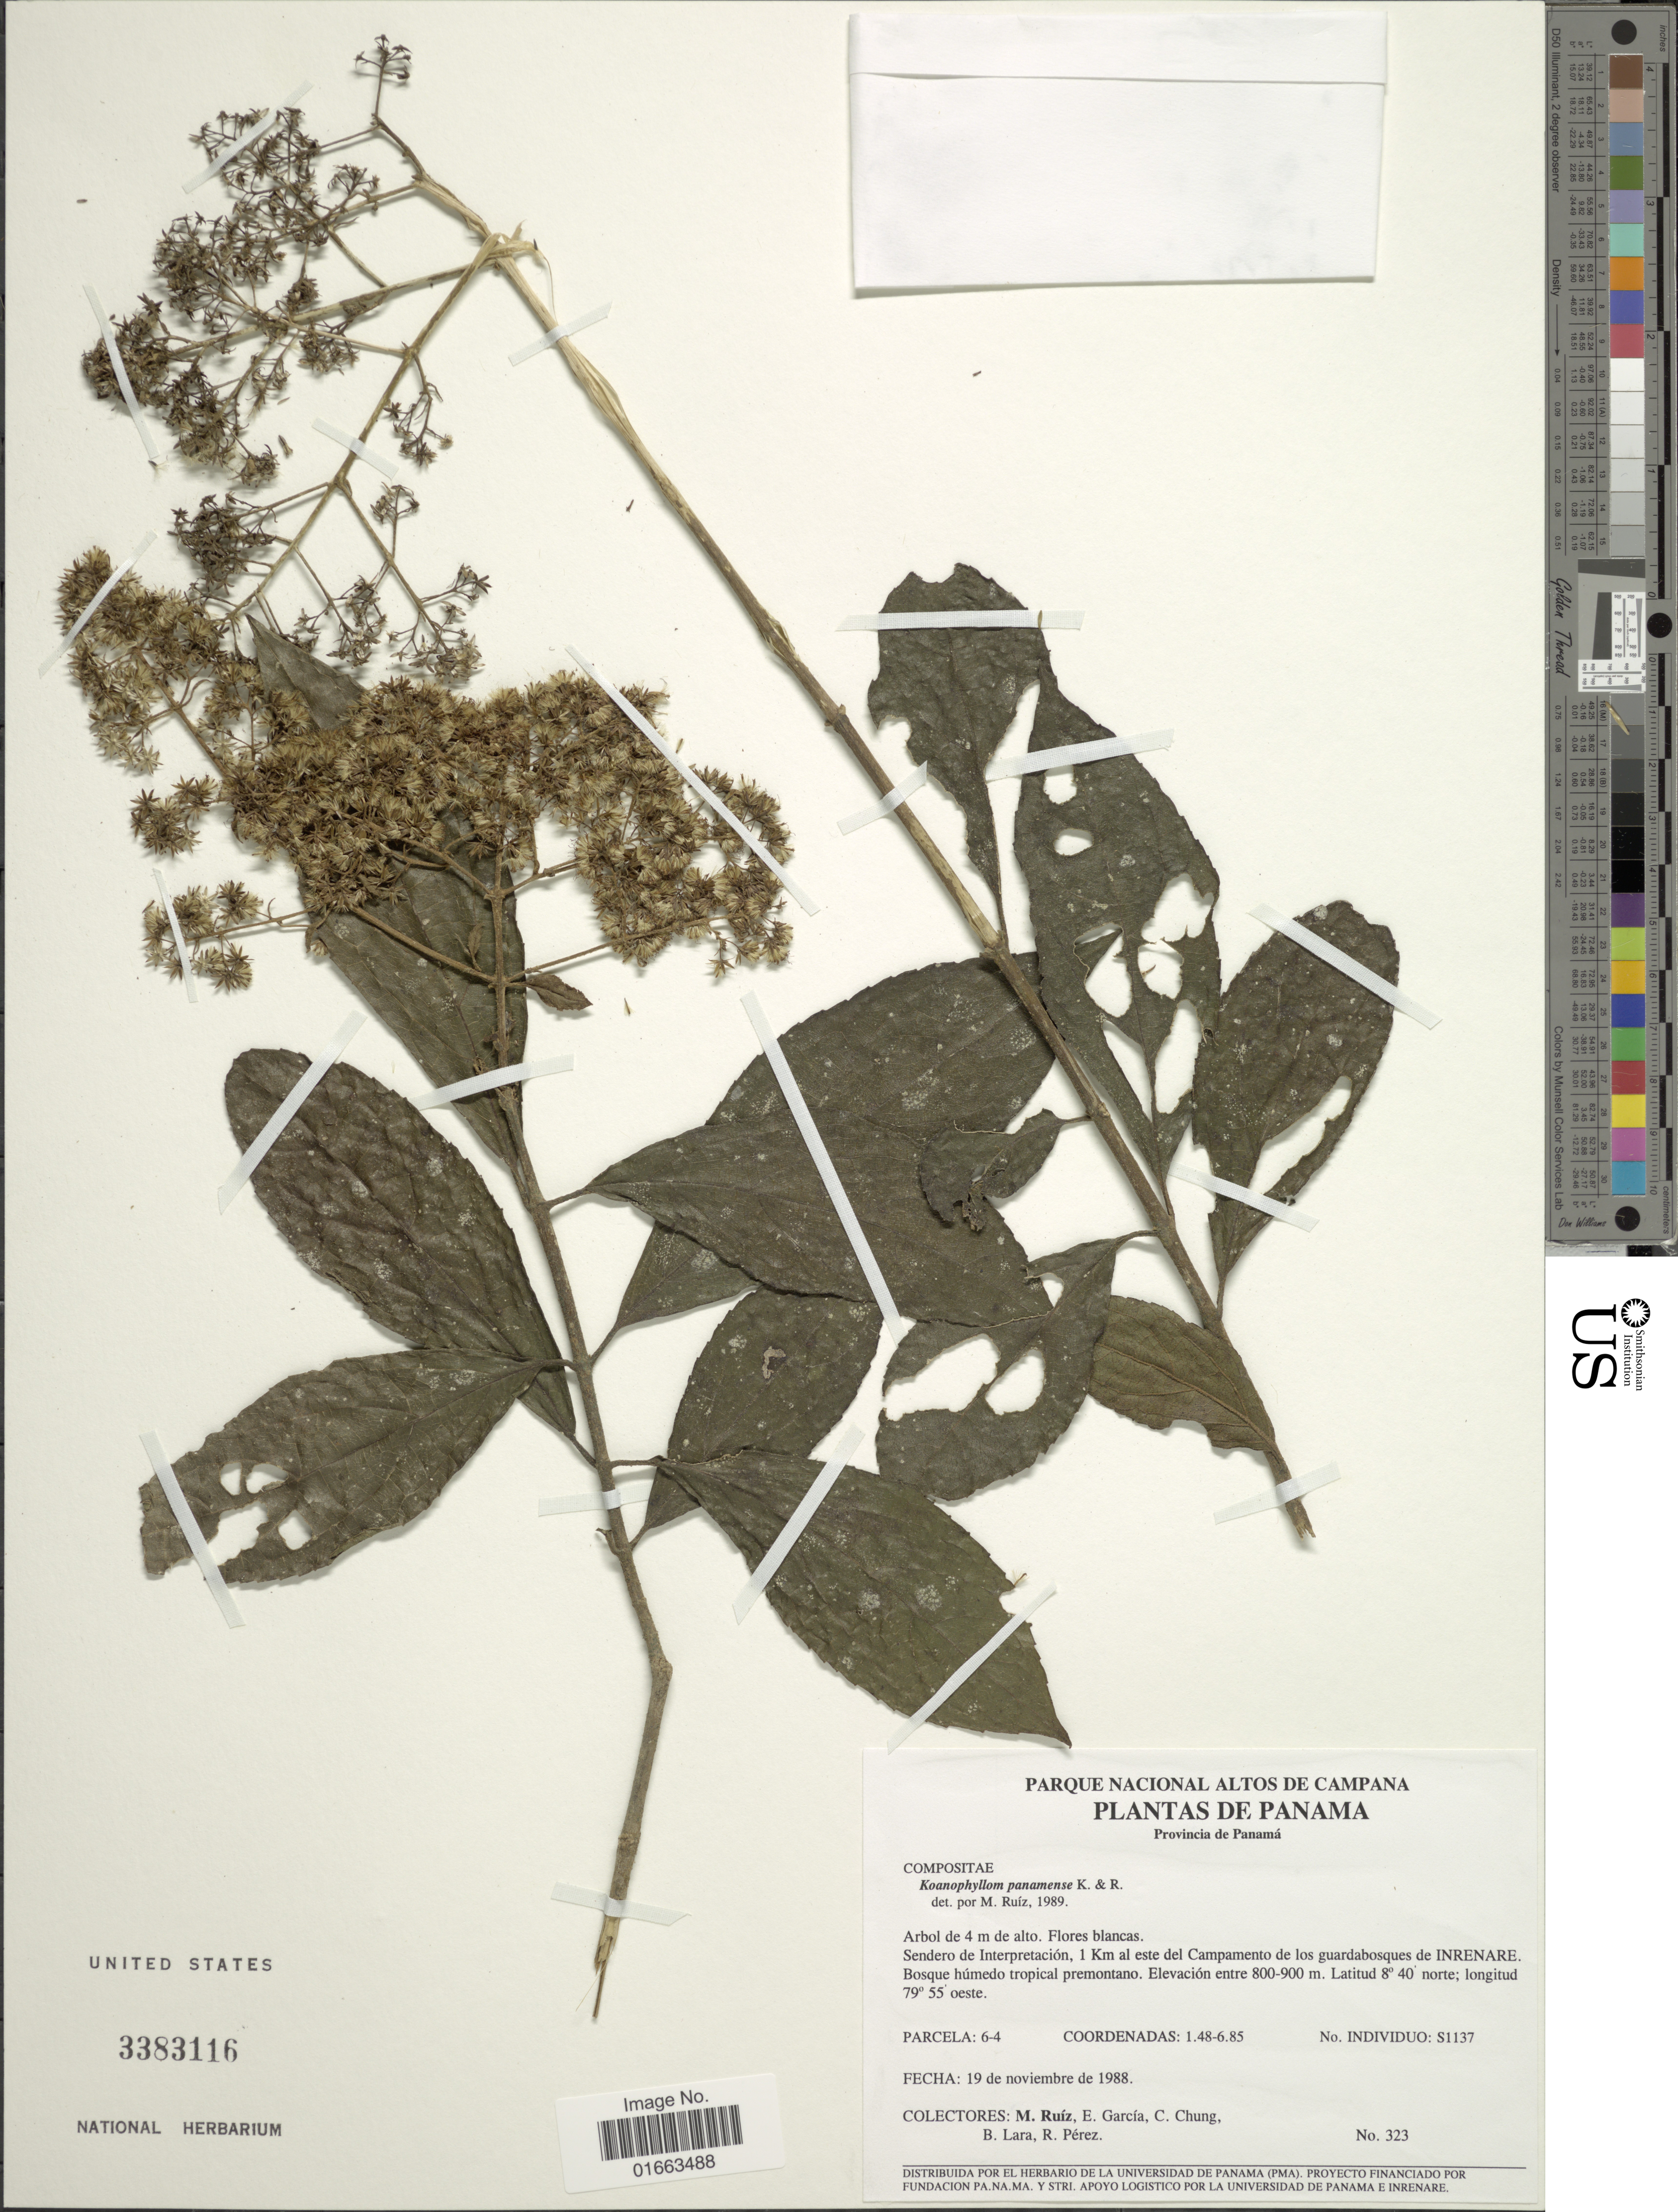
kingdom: Plantae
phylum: Tracheophyta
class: Magnoliopsida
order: Asterales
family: Asteraceae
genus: Koanophyllon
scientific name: Koanophyllon panamensis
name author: R.M. King & H. Rob.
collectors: M. M. Ruíz, E. García, C. Chung, B. Lara & et al.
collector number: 323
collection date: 1988-11-19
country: Panama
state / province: Panamá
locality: Sendero de Interpretación, 1 Km al este del campamento de los guardabosques de Inrenare, Bosque húmedo tropical premontano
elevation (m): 800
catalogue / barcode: US 3383116